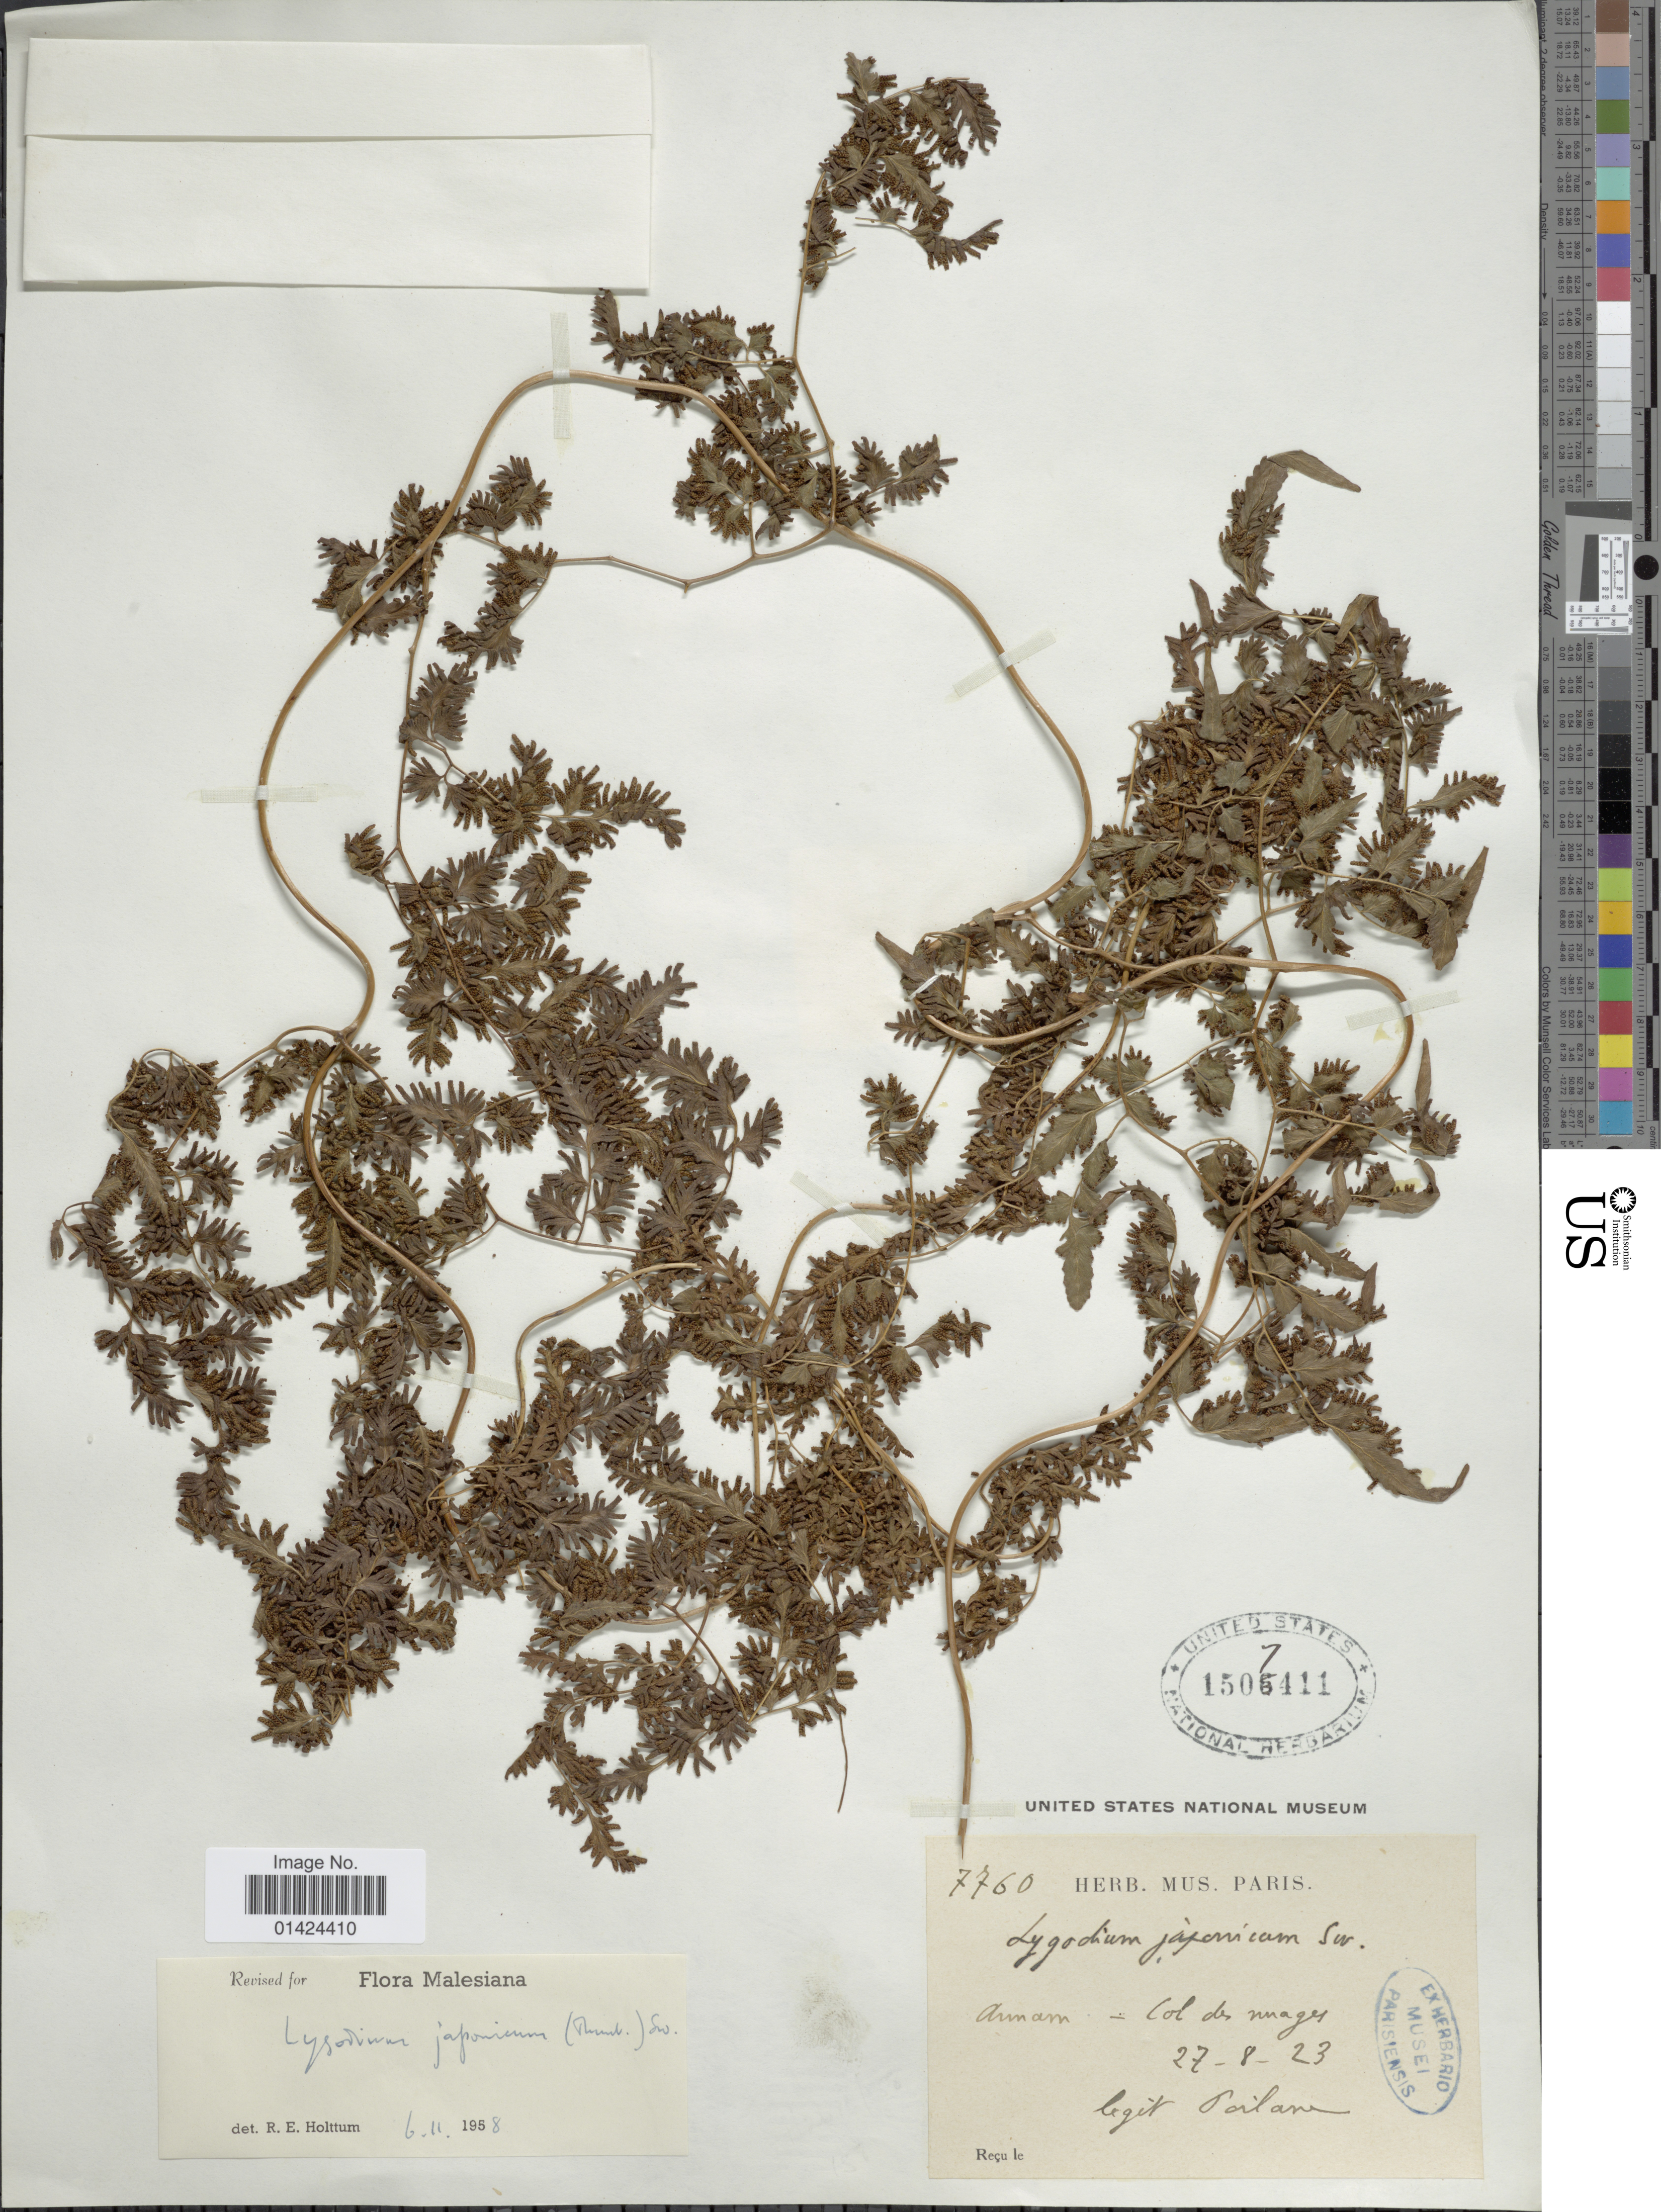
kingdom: Plantae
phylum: Tracheophyta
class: Polypodiopsida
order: Schizaeales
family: Lygodiaceae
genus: Lygodium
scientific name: Lygodium japonicum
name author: (Thunb.) Sw.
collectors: -. Poilane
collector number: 7760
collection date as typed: Transcribed d/m/y: 27/8/23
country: Vietnam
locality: Annam-Col des mages. [interpreted]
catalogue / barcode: US 1507411